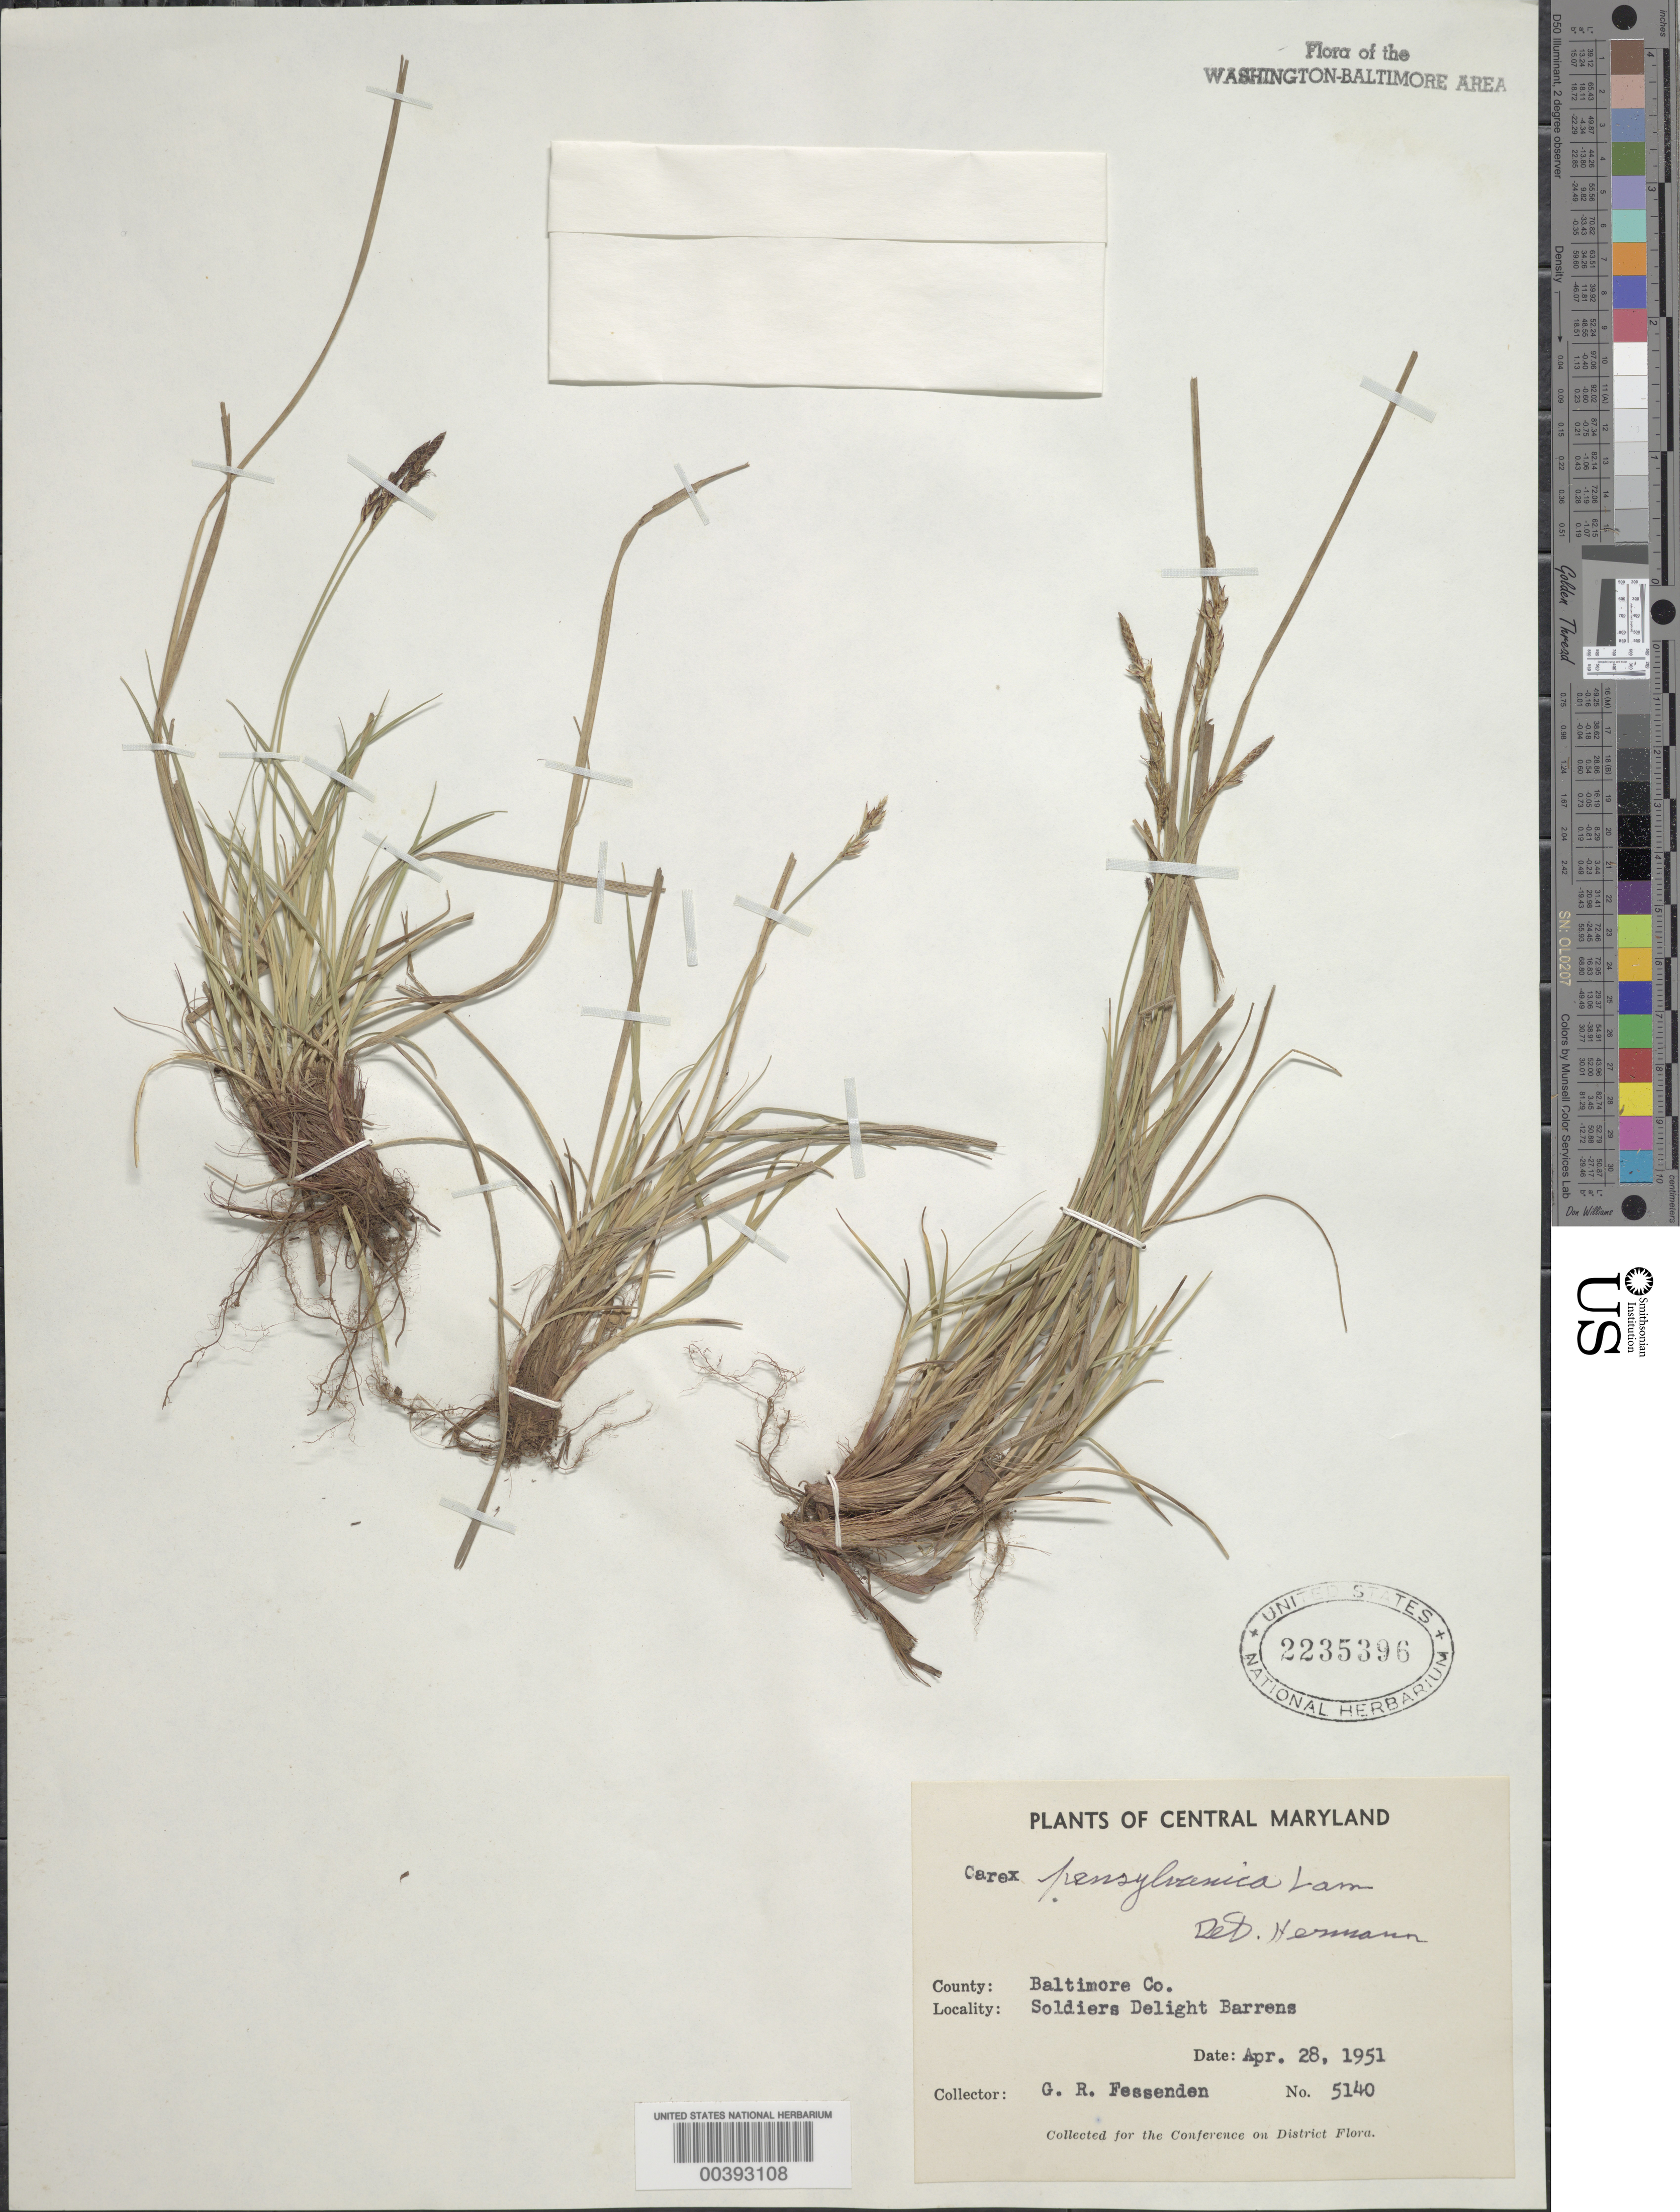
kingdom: Plantae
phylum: Tracheophyta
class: Liliopsida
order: Poales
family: Cyperaceae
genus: Carex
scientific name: Carex pensylvanica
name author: Lam.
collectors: G. Fessenden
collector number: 5140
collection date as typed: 28 Apr 1951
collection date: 1951-04-28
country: United States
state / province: Maryland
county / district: Baltimore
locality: Soldiers Delight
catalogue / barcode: US 2235396